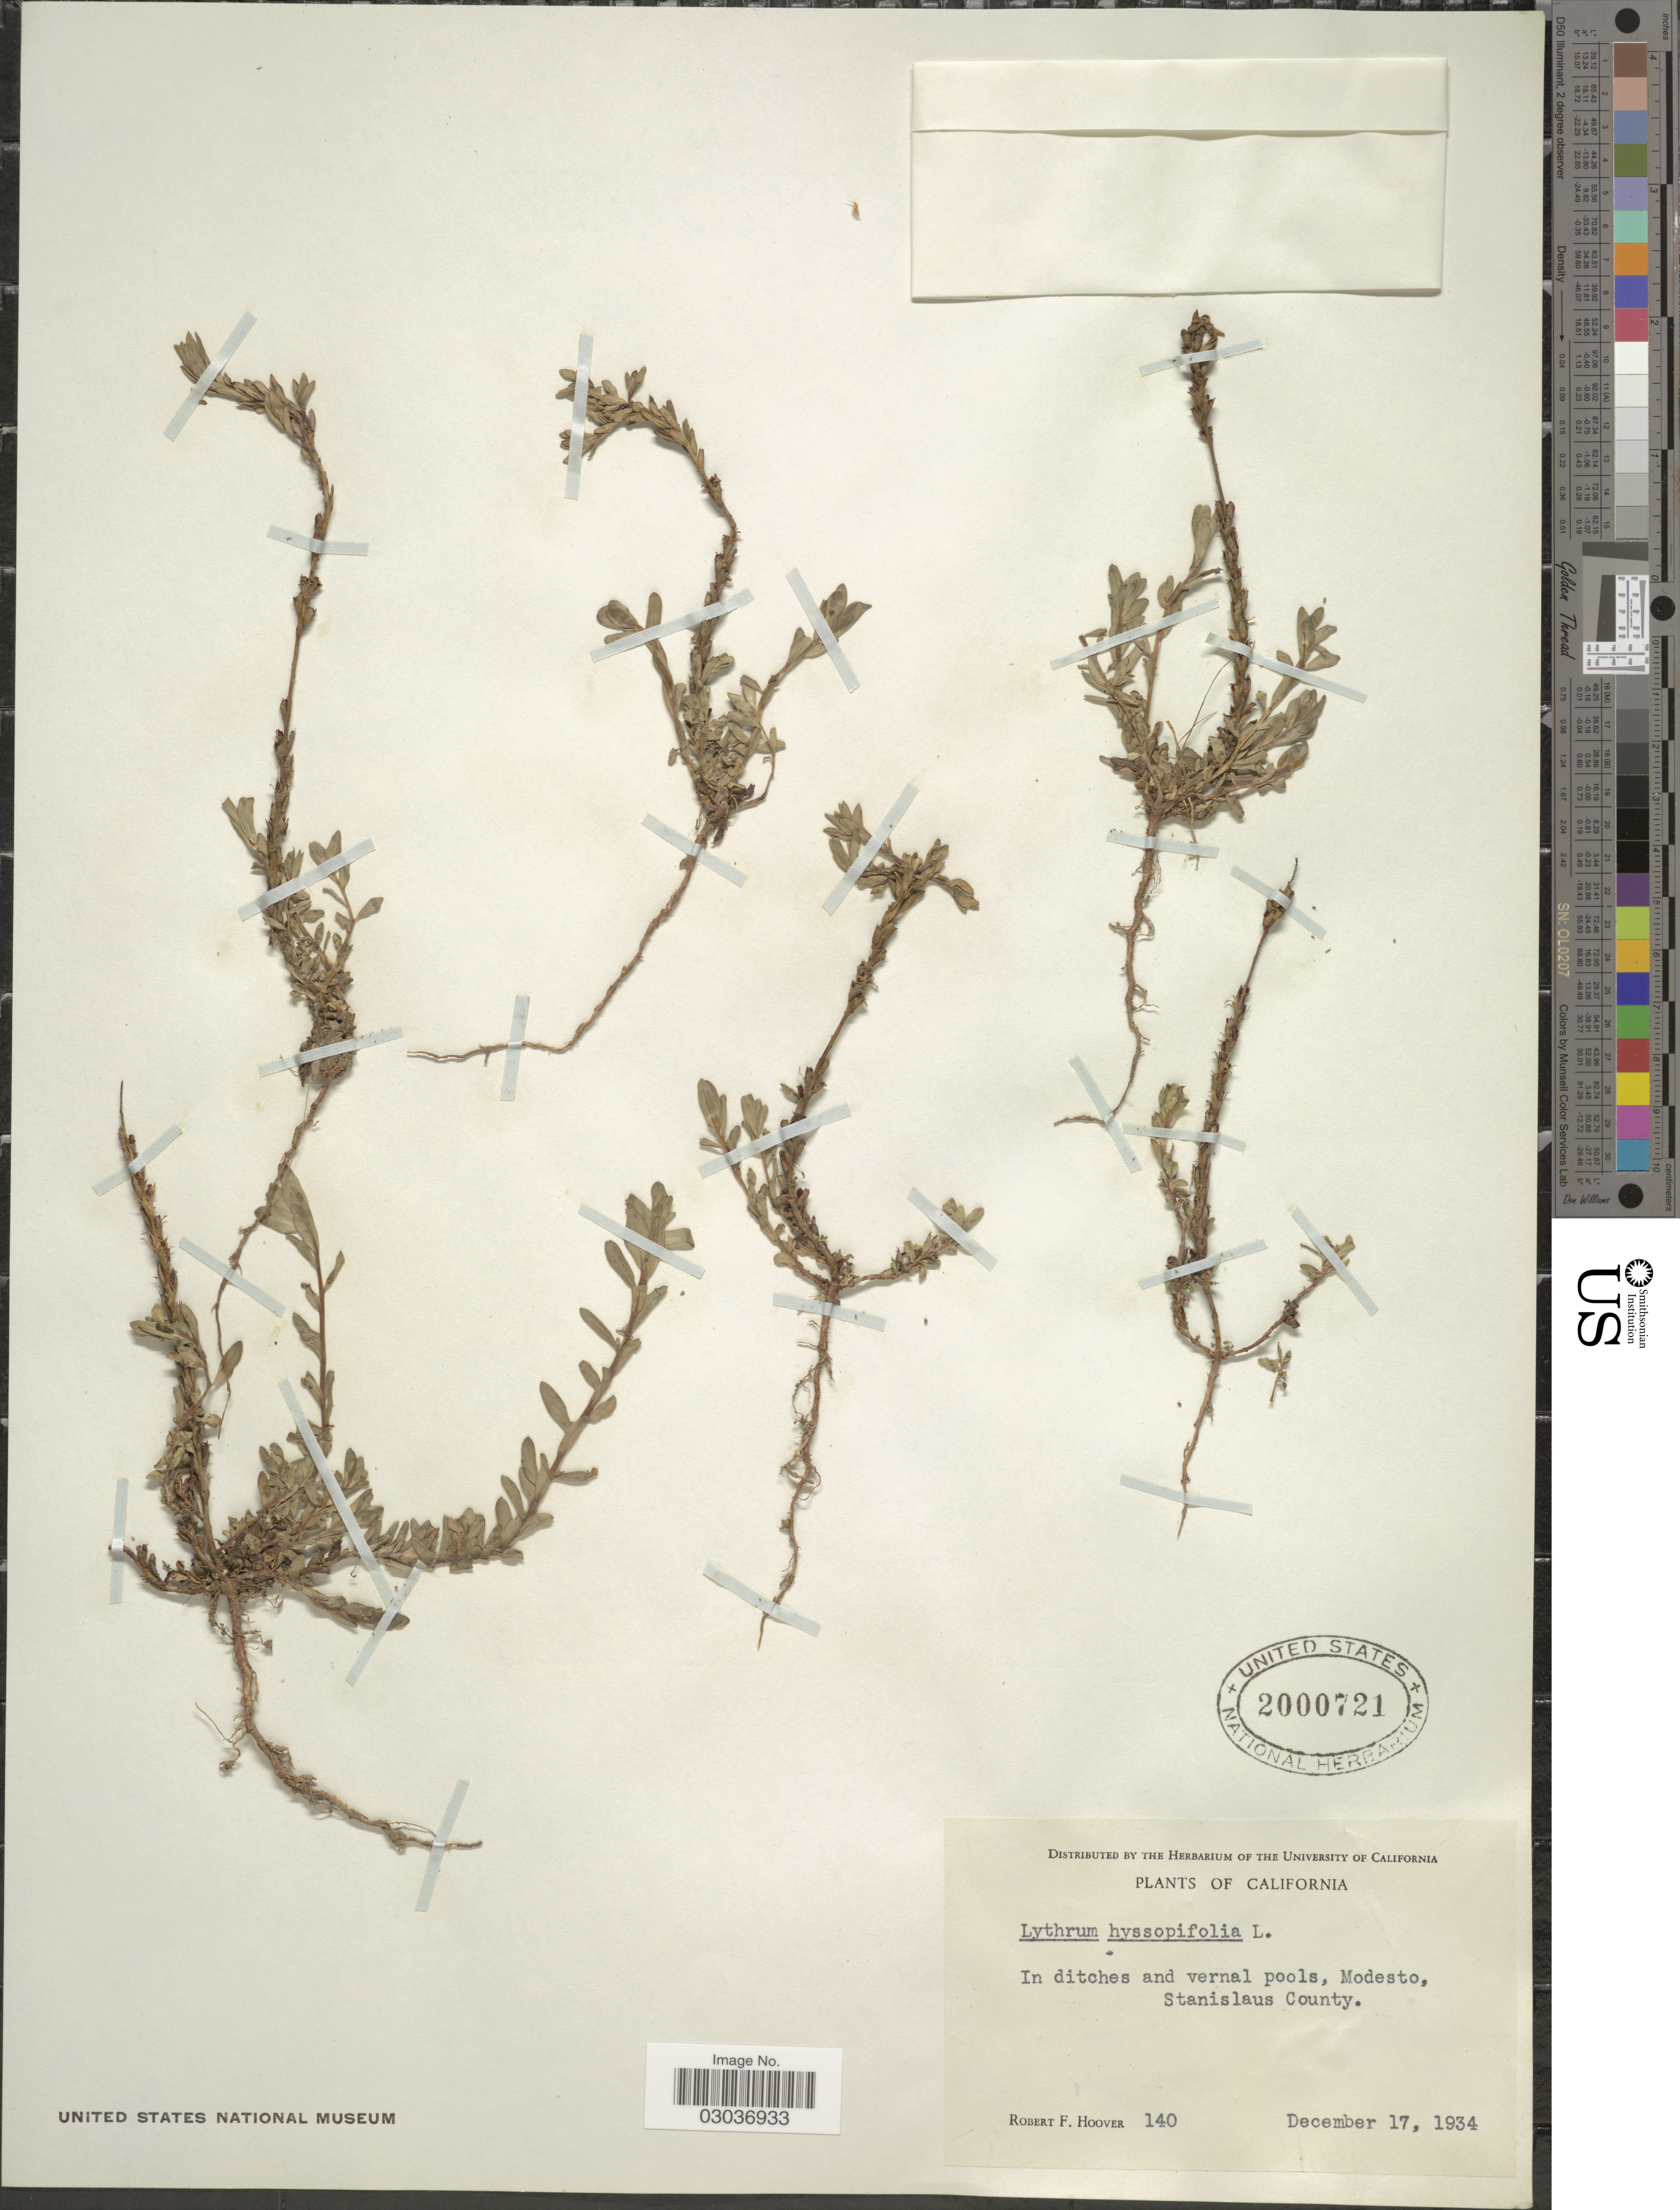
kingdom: Plantae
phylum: Tracheophyta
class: Magnoliopsida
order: Myrtales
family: Lythraceae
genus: Lythrum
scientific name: Lythrum hyssopifolia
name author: L.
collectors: R. F. Hoover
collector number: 140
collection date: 1934-12-17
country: United States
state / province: California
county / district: Stanislaus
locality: In ditches and vernal pools, Modesto, Stanislaus County.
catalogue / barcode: US 2000721